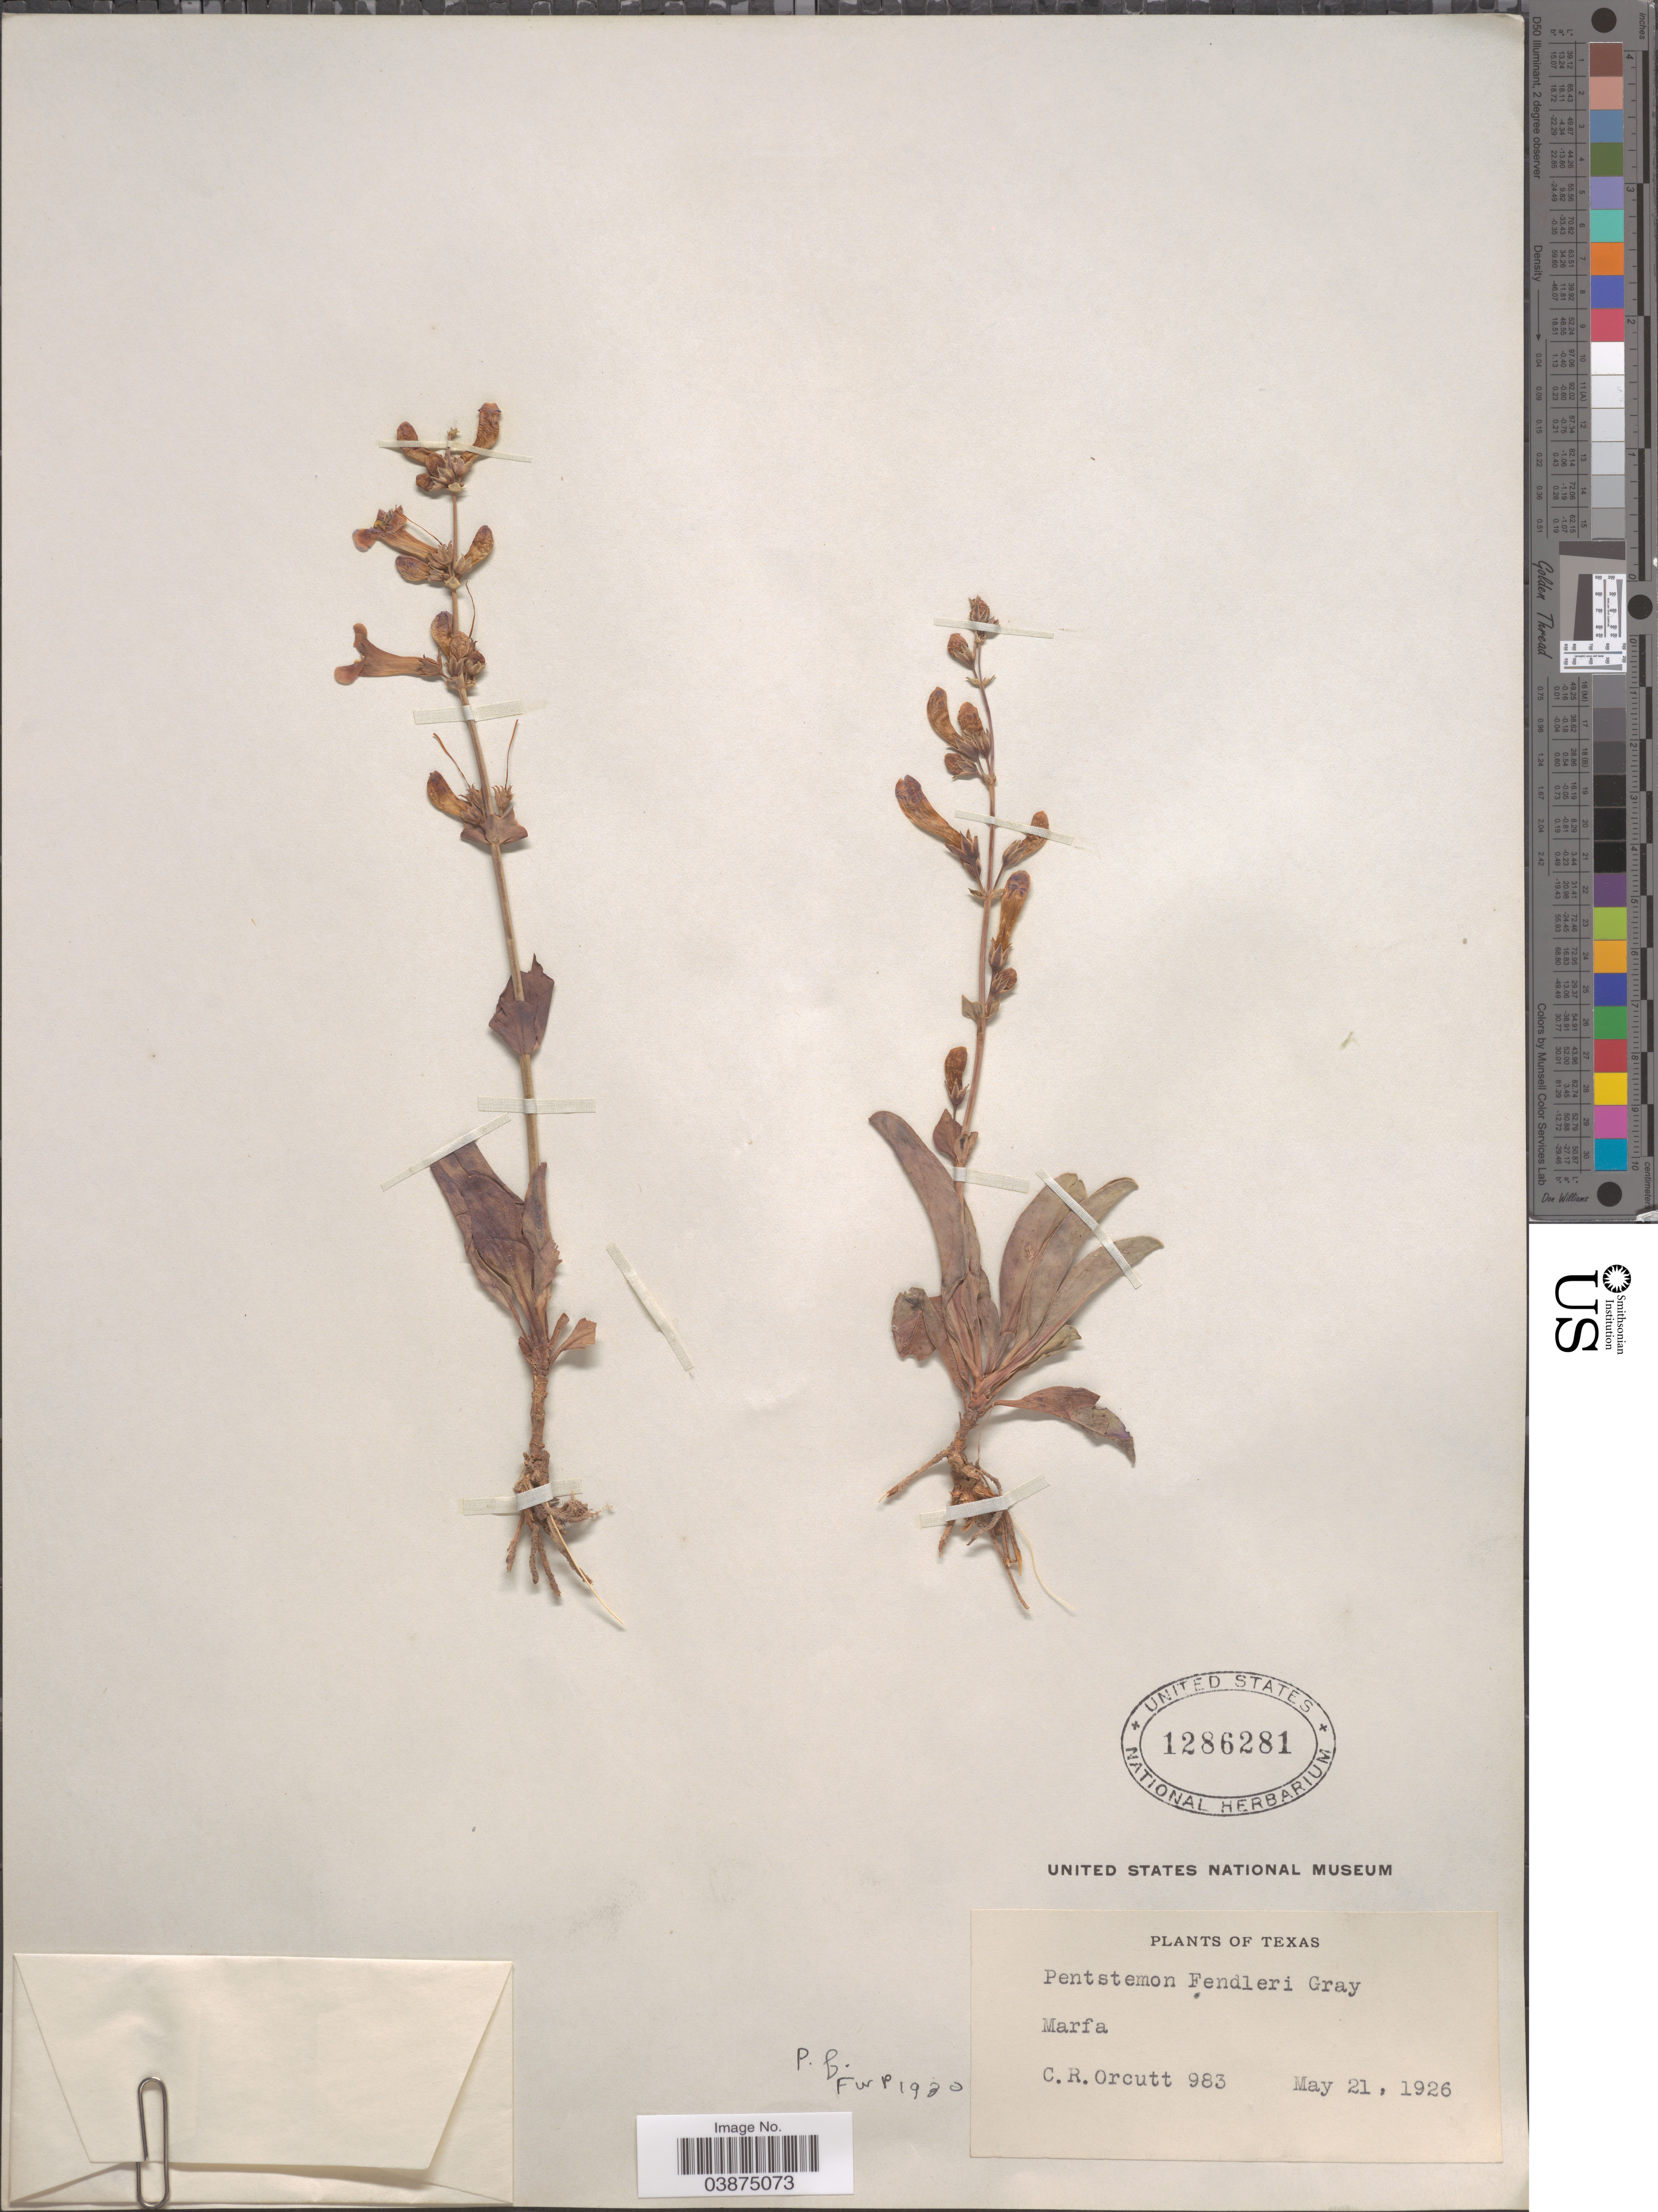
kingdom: Plantae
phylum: Tracheophyta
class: Magnoliopsida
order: Lamiales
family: Plantaginaceae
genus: Penstemon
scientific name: Penstemon fendleri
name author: Torr. & A. Gray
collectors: C. R. Orcutt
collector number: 983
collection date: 1926-05-21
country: United States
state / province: Texas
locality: Marfa.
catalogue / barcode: US 1286281